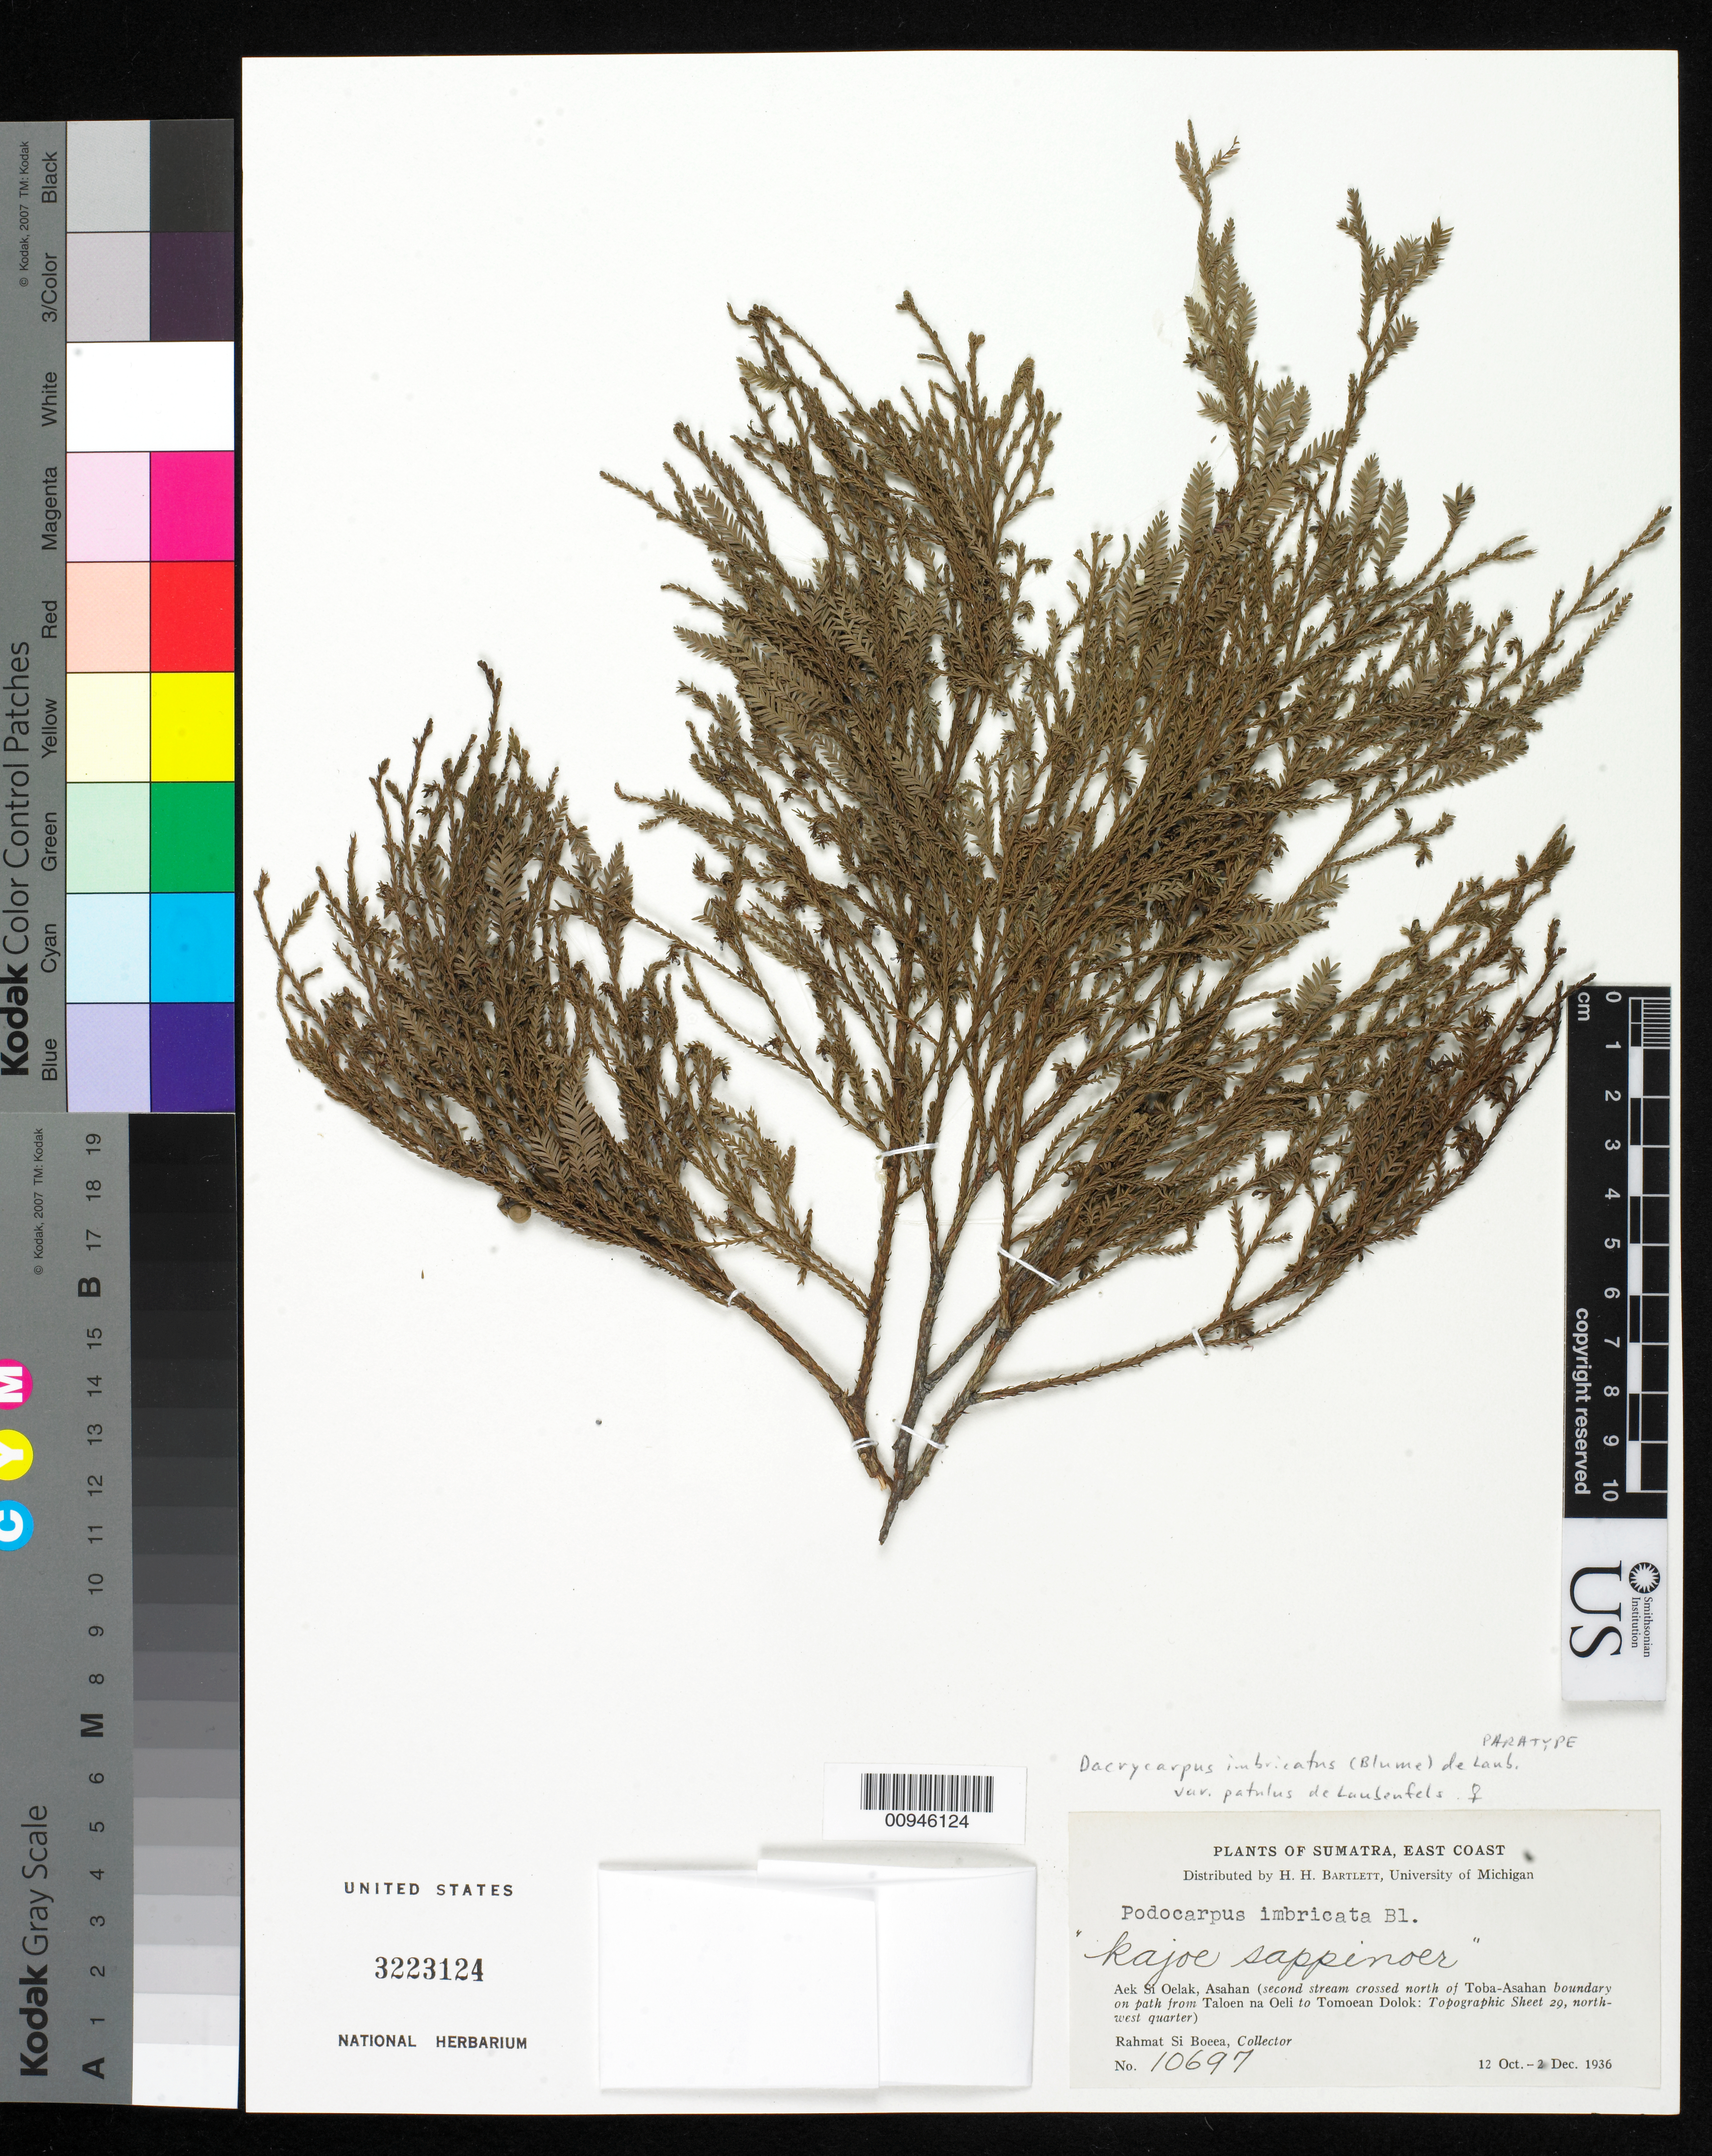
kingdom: Plantae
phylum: Tracheophyta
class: Pinopsida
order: Pinales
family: Podocarpaceae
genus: Dacrycarpus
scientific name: Dacrycarpus imbricatus var. patulus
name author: de Laub.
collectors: Rahmat Si Boeea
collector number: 10697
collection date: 1936-10-12/1936-12-02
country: Indonesia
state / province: Sumatra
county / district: Aceh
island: Sumatra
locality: Aek Si Oelak, Asahan (second stream crossed north of Toba-Asahan boundary on path from Taloen na Oeli to Tomoean Dolok)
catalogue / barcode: US 3223124